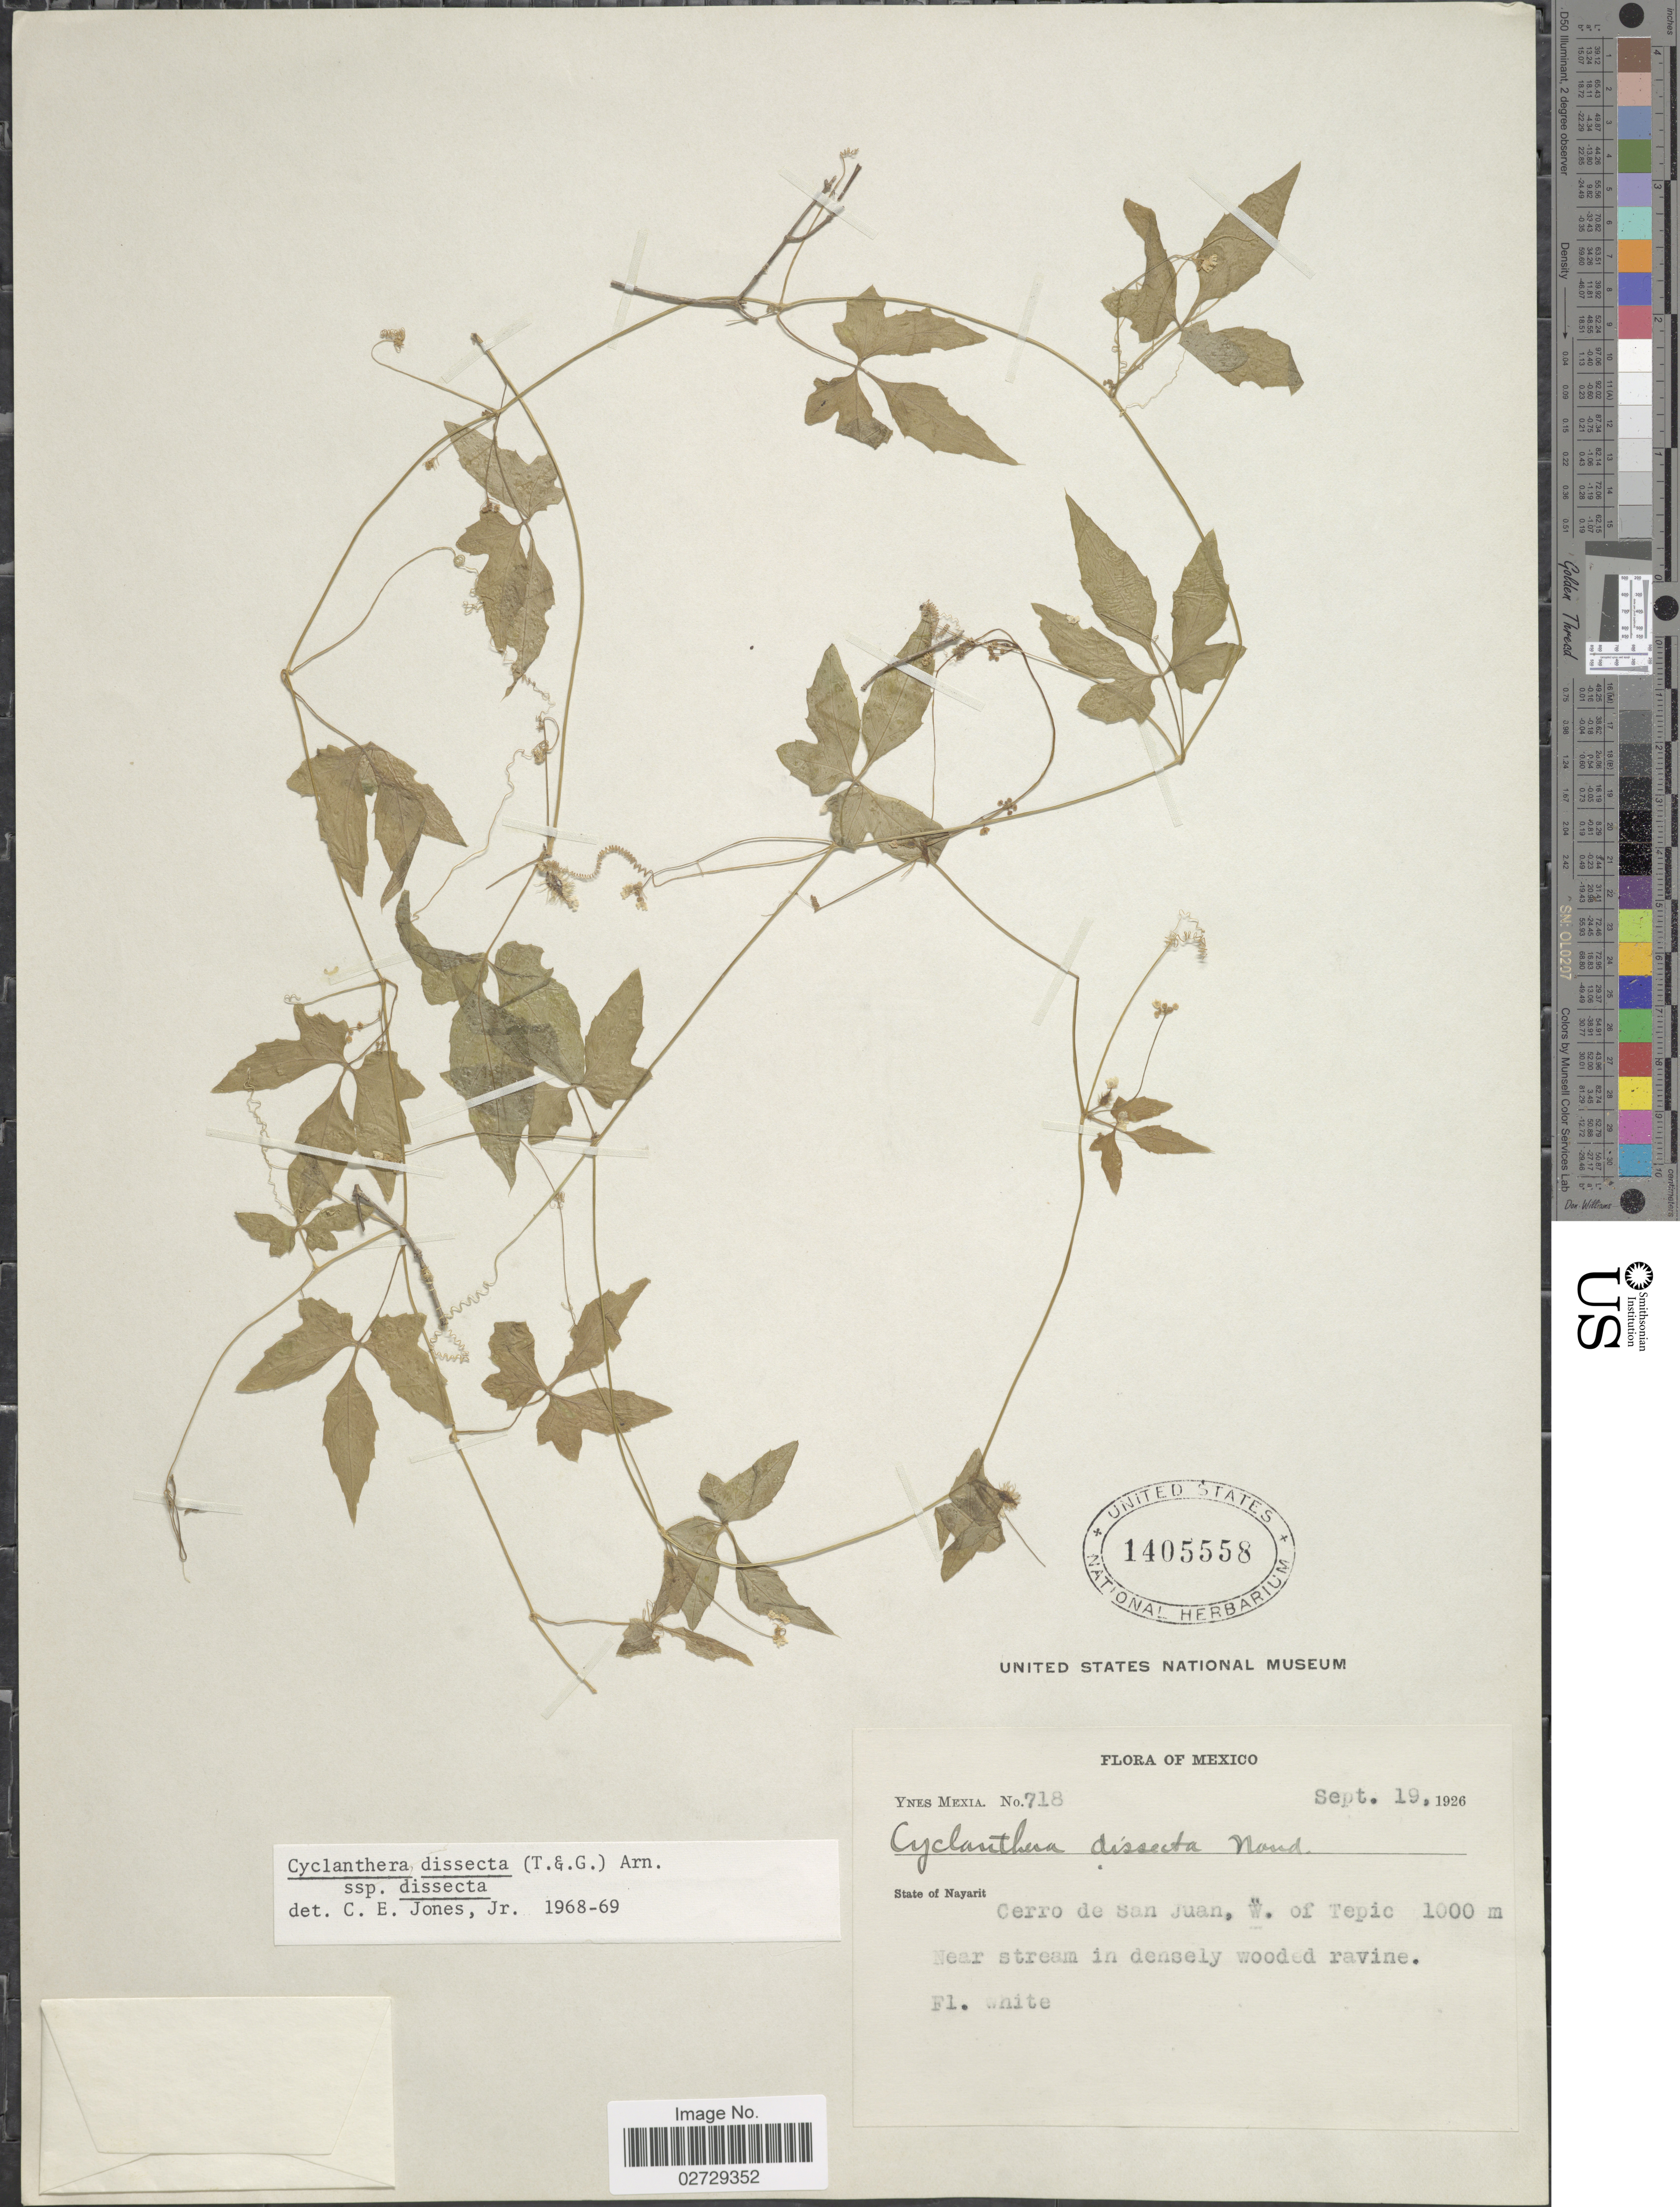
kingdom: Plantae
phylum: Tracheophyta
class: Magnoliopsida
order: Cucurbitales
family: Cucurbitaceae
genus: Cyclanthera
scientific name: Cyclanthera dissecta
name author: (Torr. & A. Gray) Arn.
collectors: Y. Mexia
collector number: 718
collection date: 1926-09-19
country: Mexico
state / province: Nayarit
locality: Cerro de San Juan, W. of Tepic.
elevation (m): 1000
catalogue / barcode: US 1405558